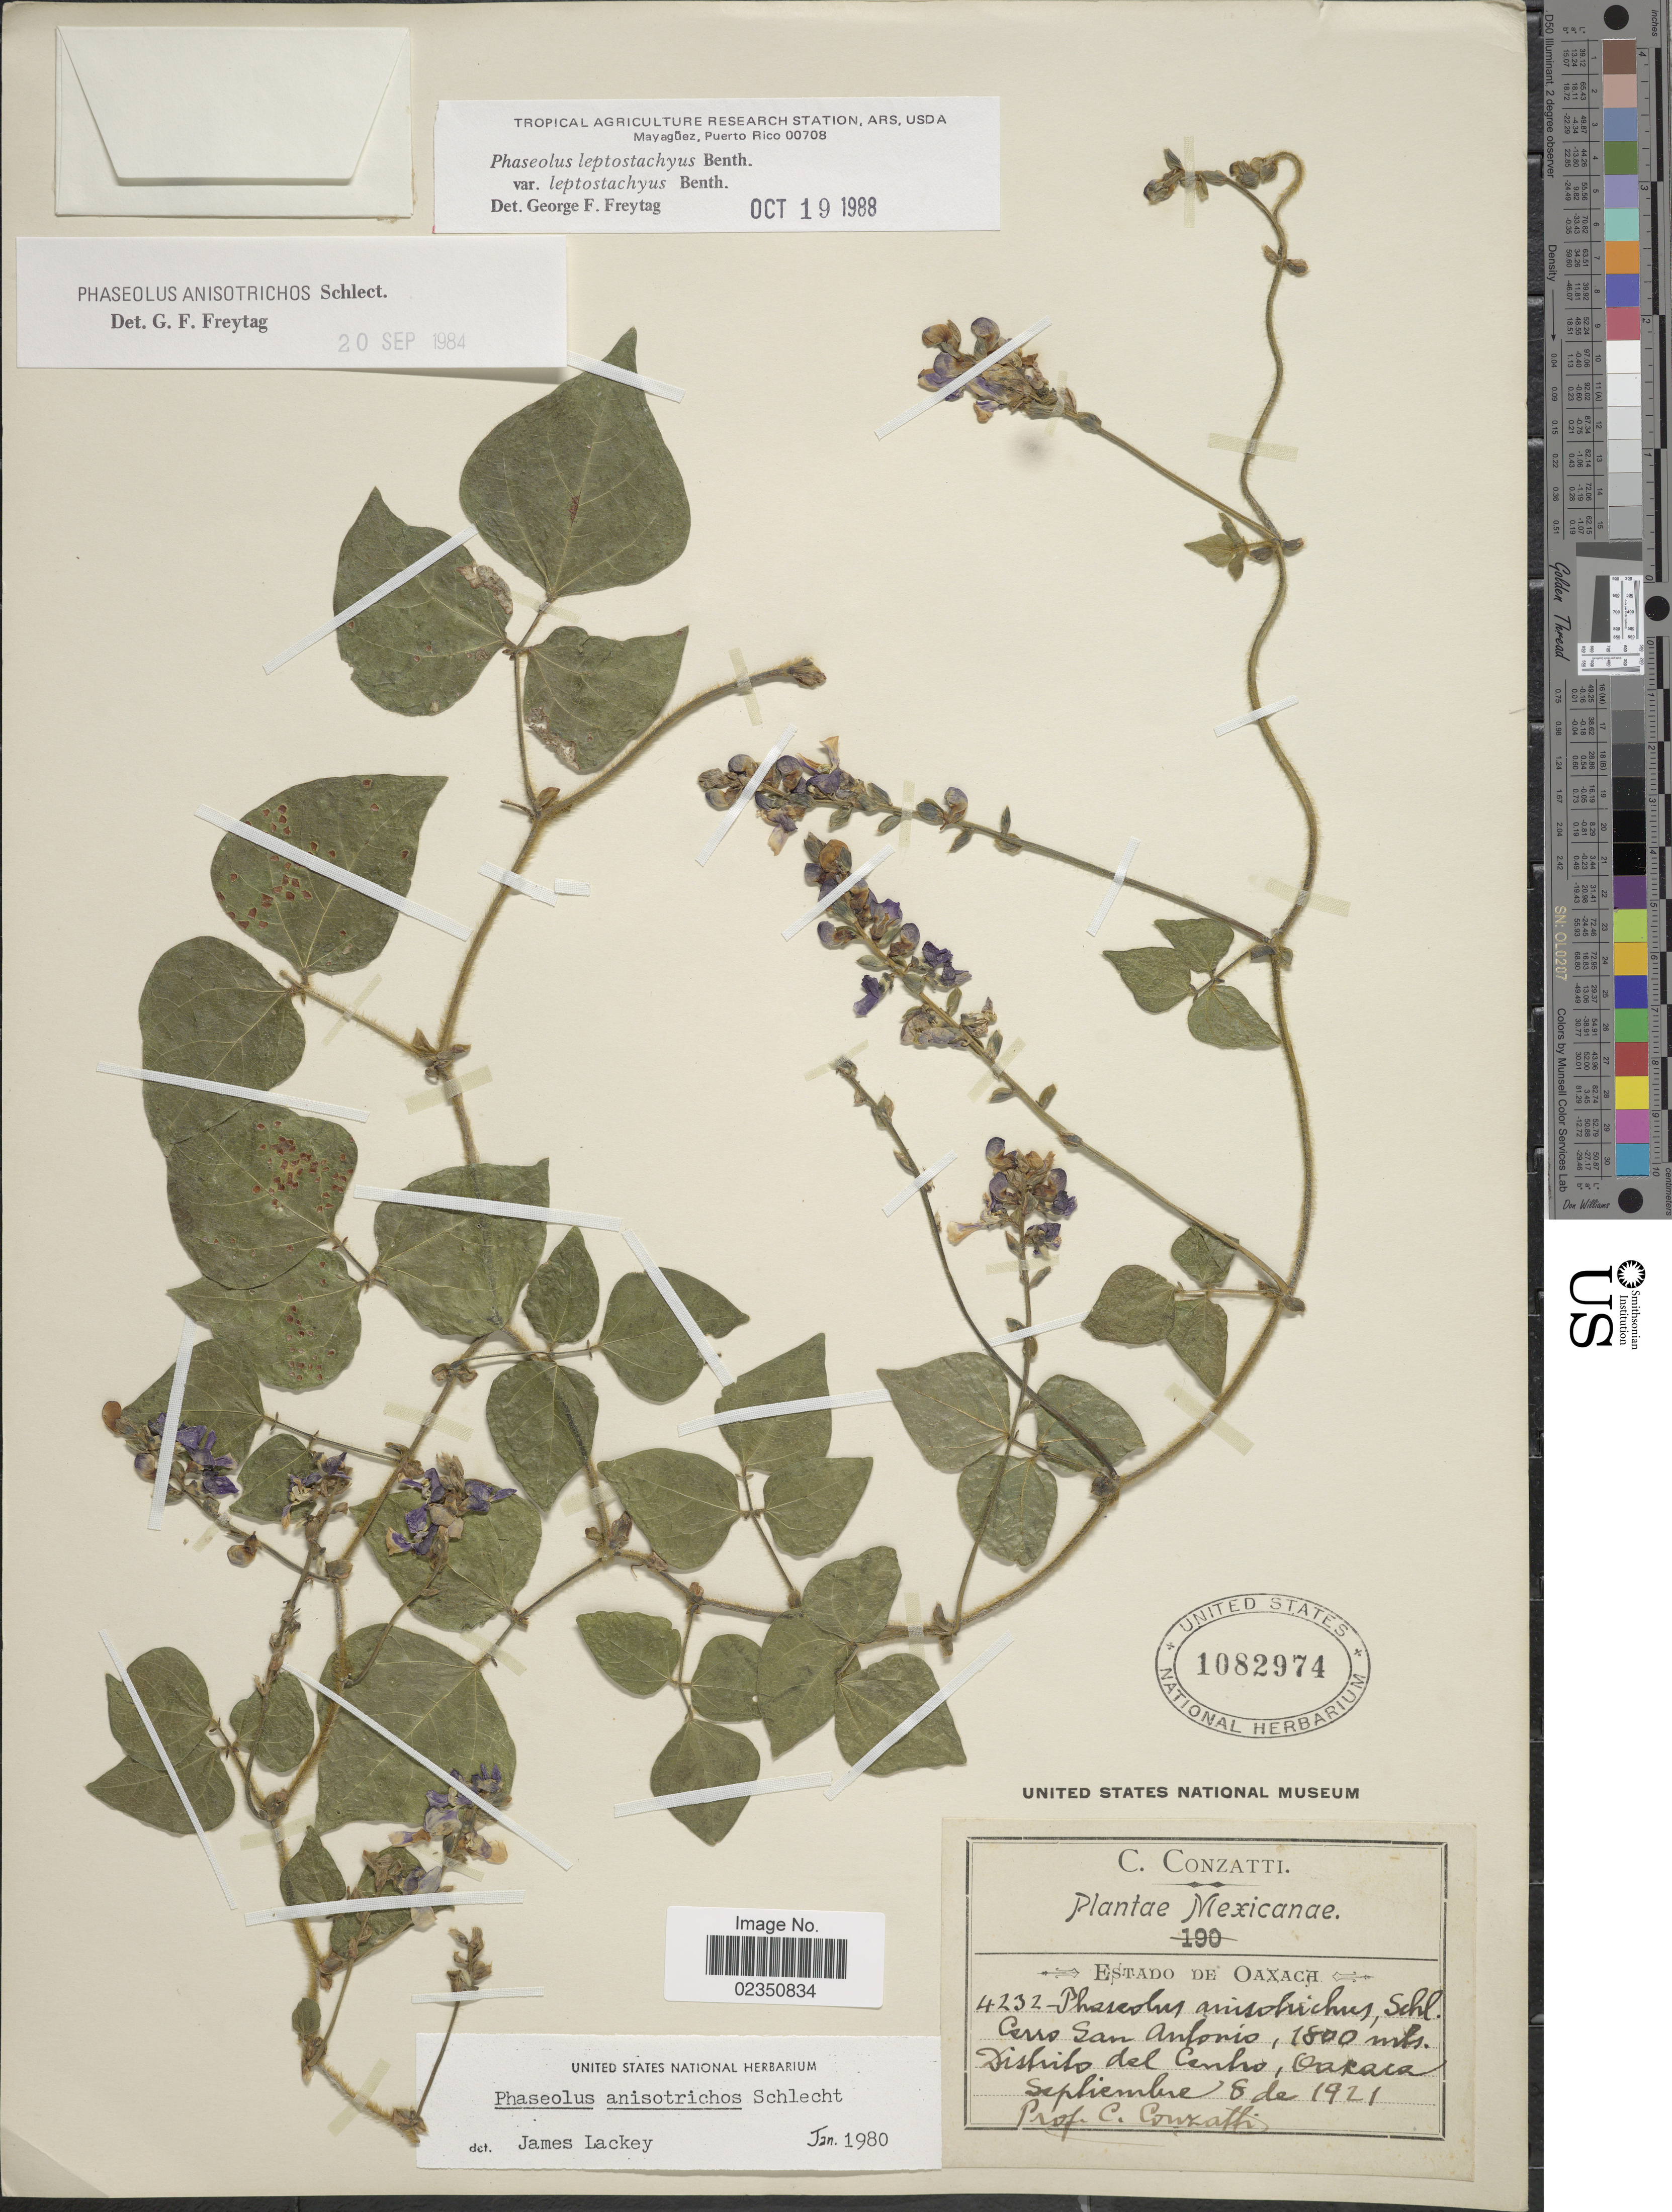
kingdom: Plantae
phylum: Tracheophyta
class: Magnoliopsida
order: Fabales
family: Fabaceae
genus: Phaseolus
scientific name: Phaseolus leptostachyus var. leptostachyus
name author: Benth.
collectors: C. Conzatti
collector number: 4232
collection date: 1921-09-08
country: Mexico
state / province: Oaxaca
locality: Cerro San Antonio, Distrito del Centro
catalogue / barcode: US 1082974